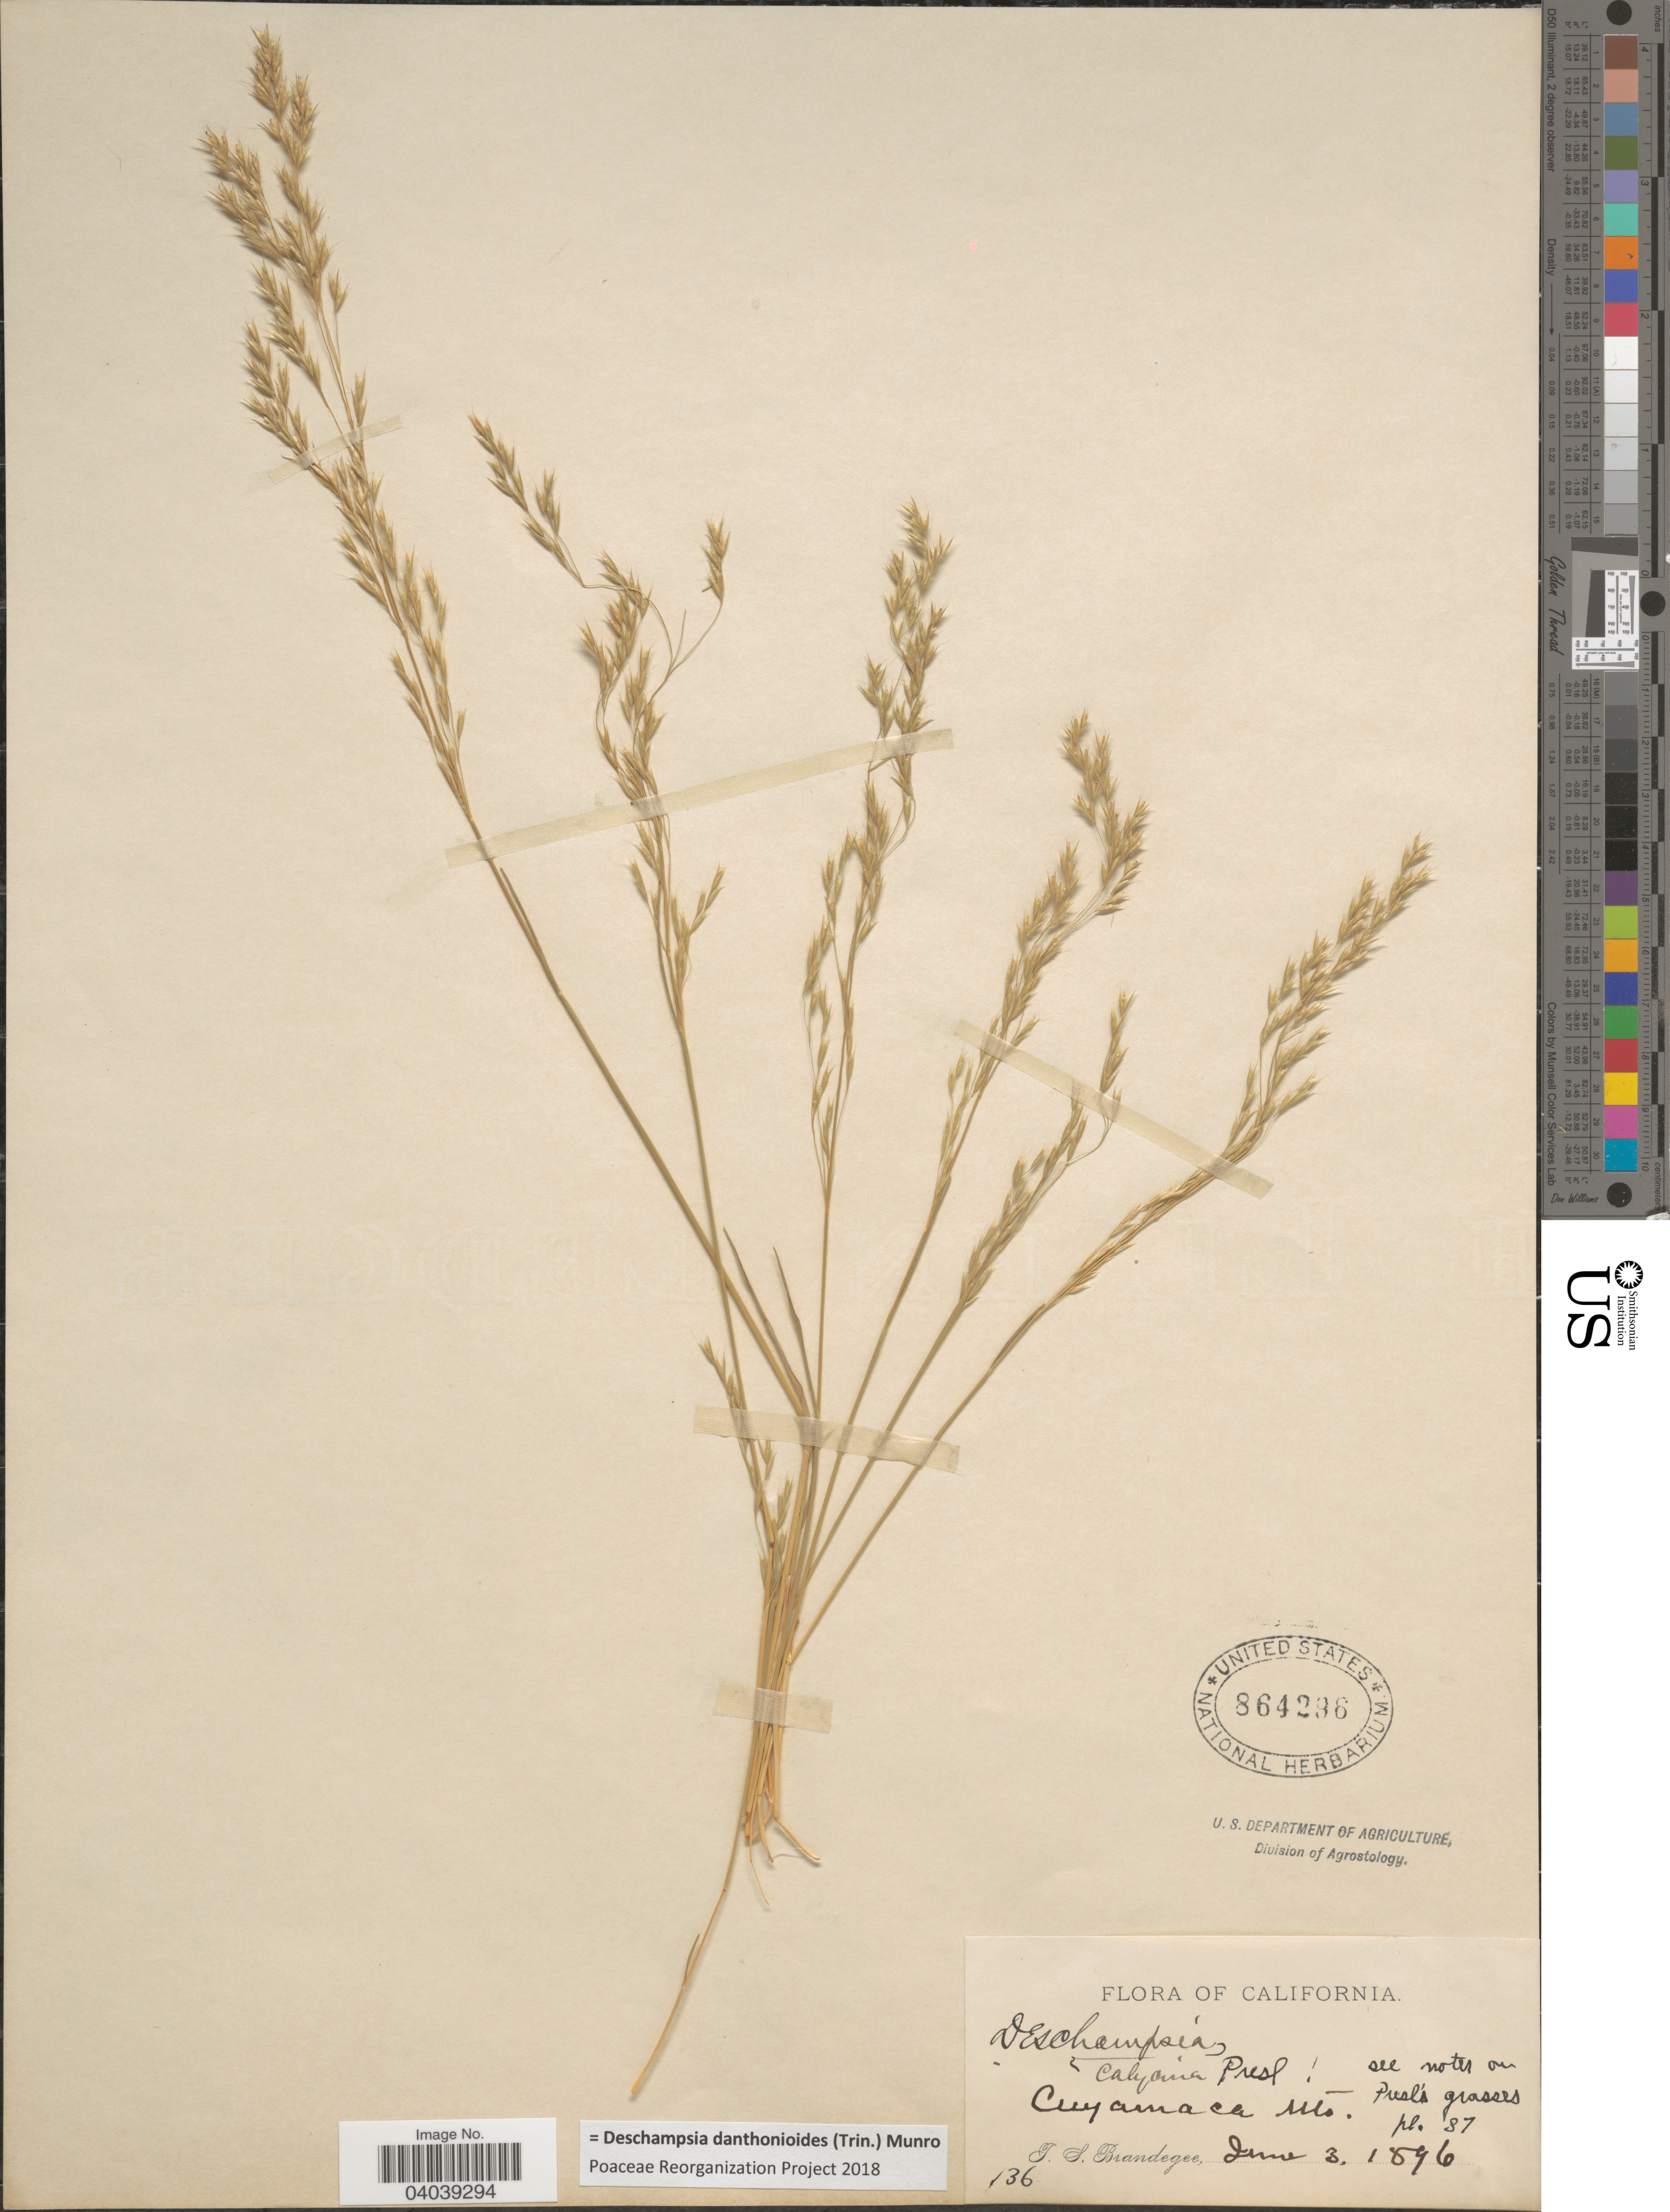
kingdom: Plantae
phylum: Tracheophyta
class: Liliopsida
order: Poales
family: Poaceae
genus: Deschampsia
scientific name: Deschampsia danthonioides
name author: (Trin.) Munro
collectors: J. S. Brandegee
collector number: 136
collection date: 1896-06-03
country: United States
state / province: California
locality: Cuyamaca Mts.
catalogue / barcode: US 864296